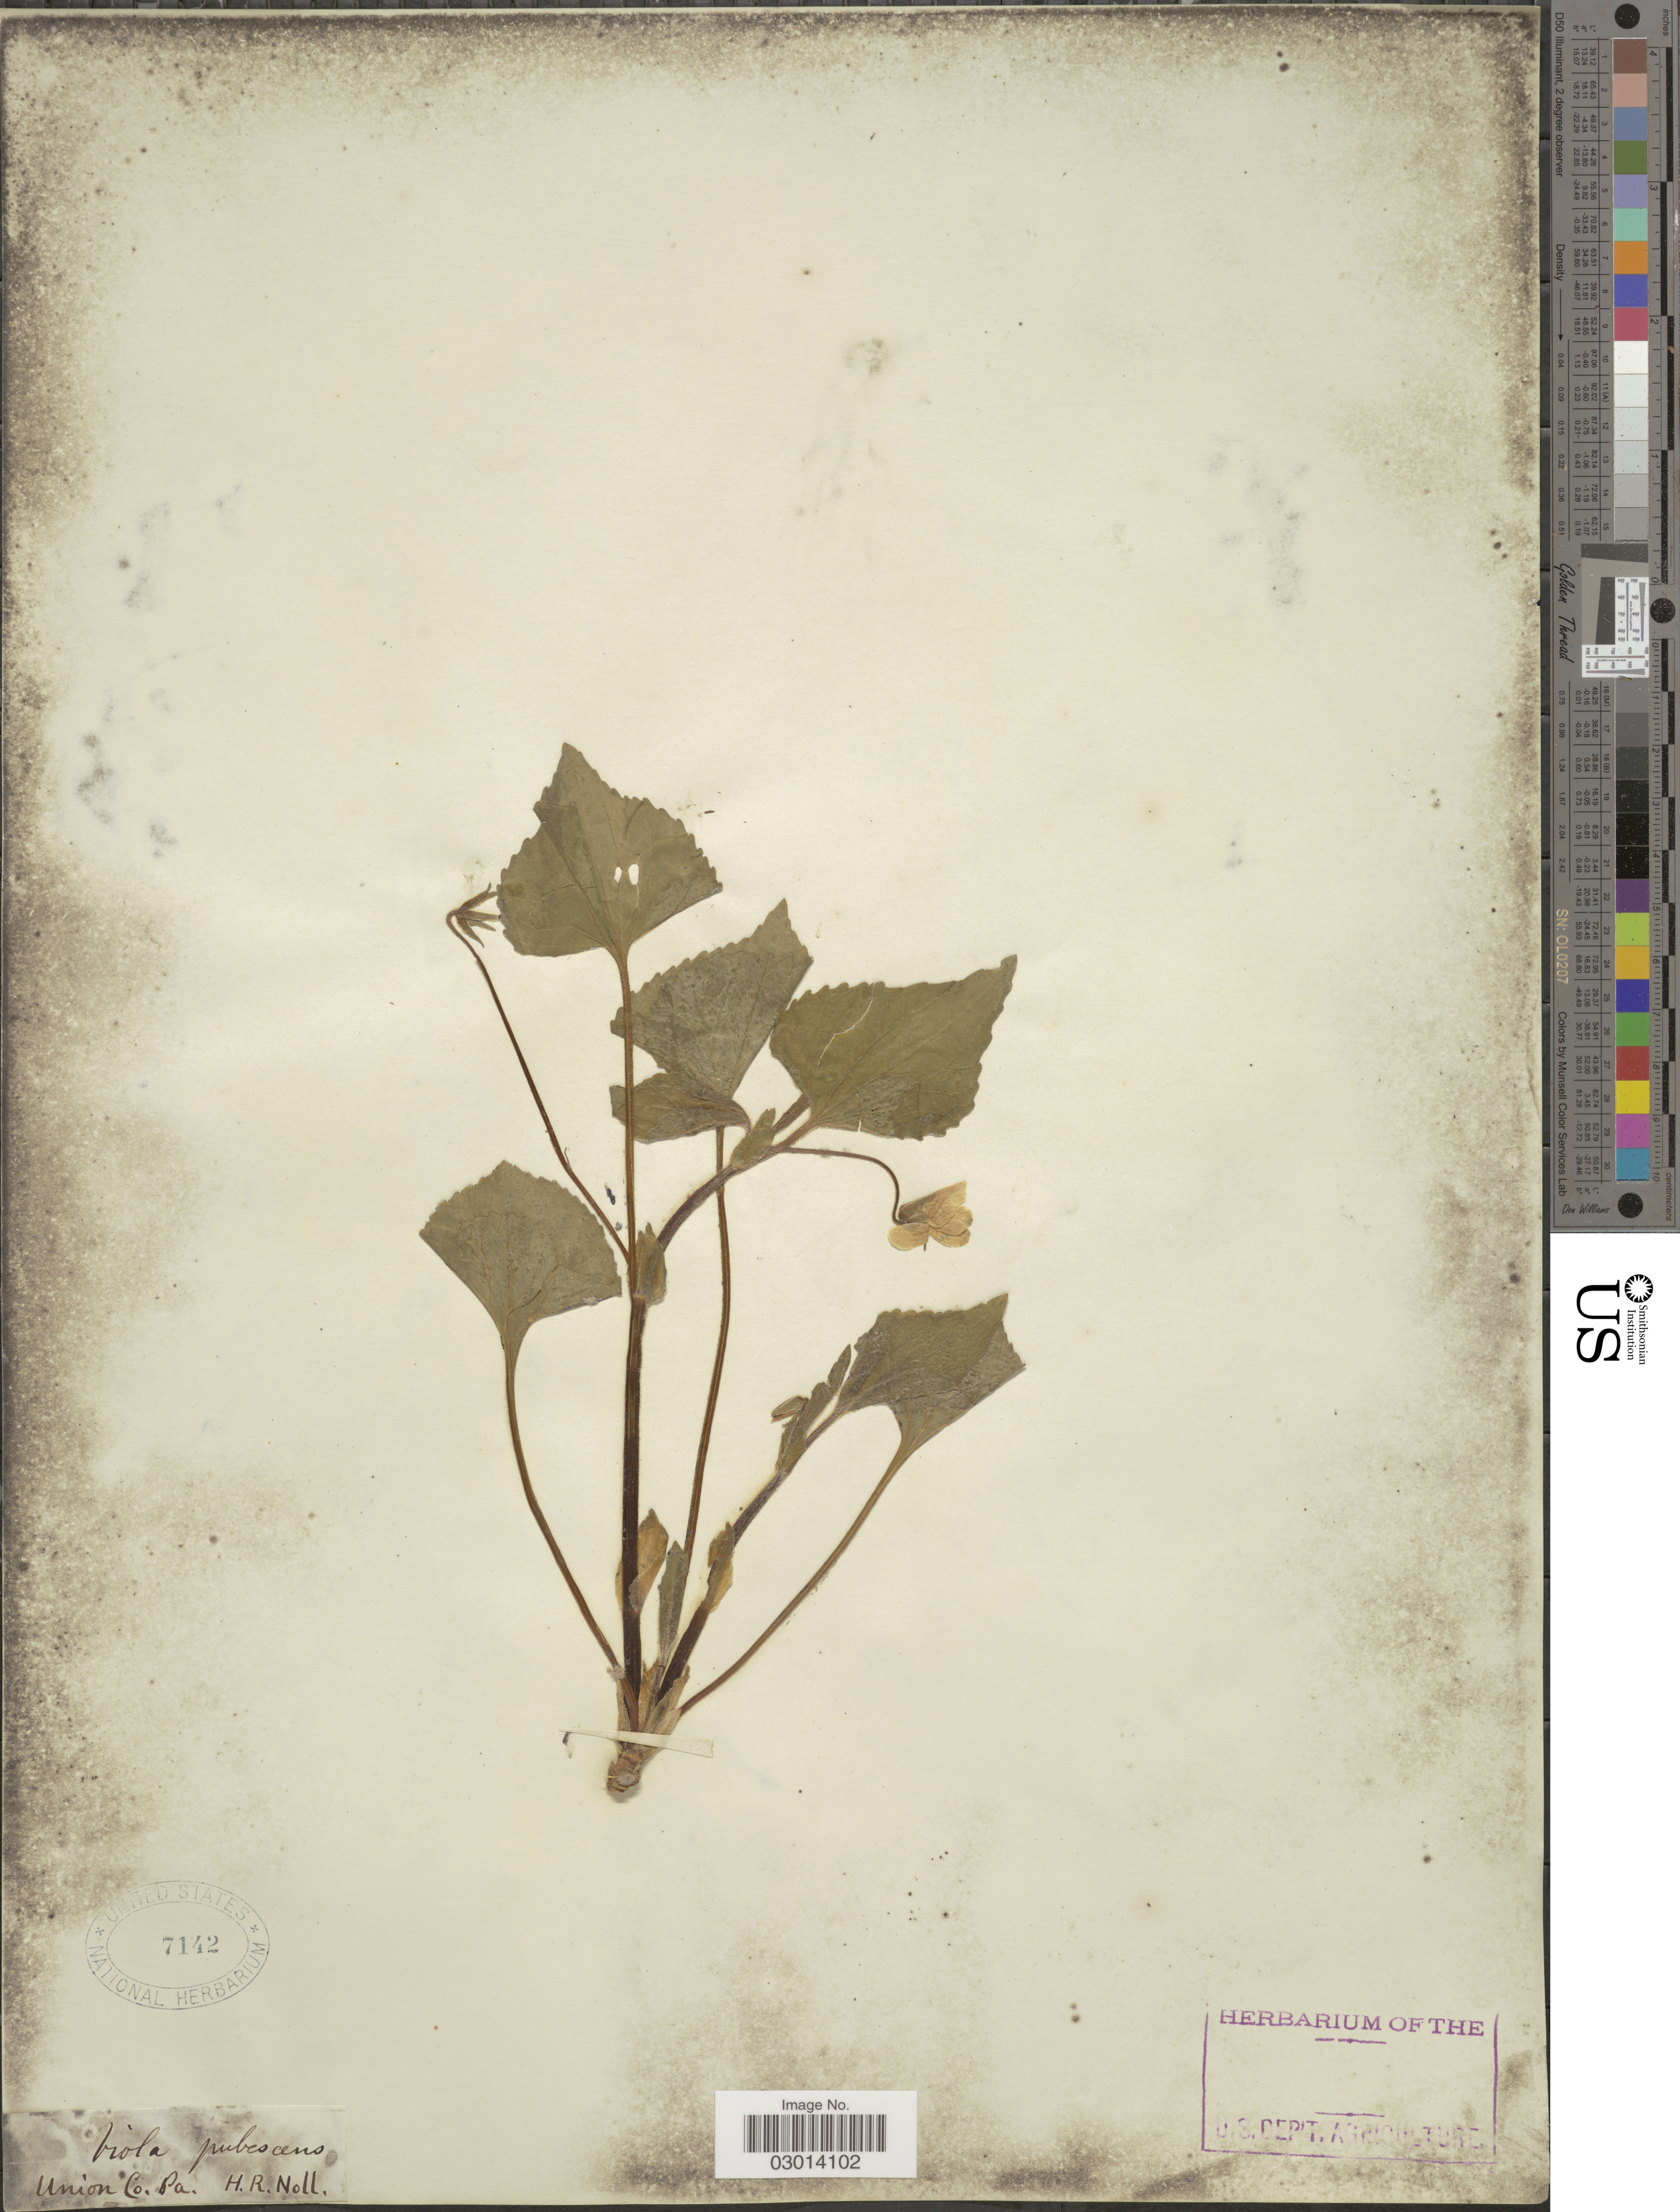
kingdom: Plantae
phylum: Tracheophyta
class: Magnoliopsida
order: Malpighiales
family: Violaceae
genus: Viola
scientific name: Viola pubescens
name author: Aiton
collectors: H. Noll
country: United States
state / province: Pennsylvania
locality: Union Co. Pa.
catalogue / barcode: US 7142